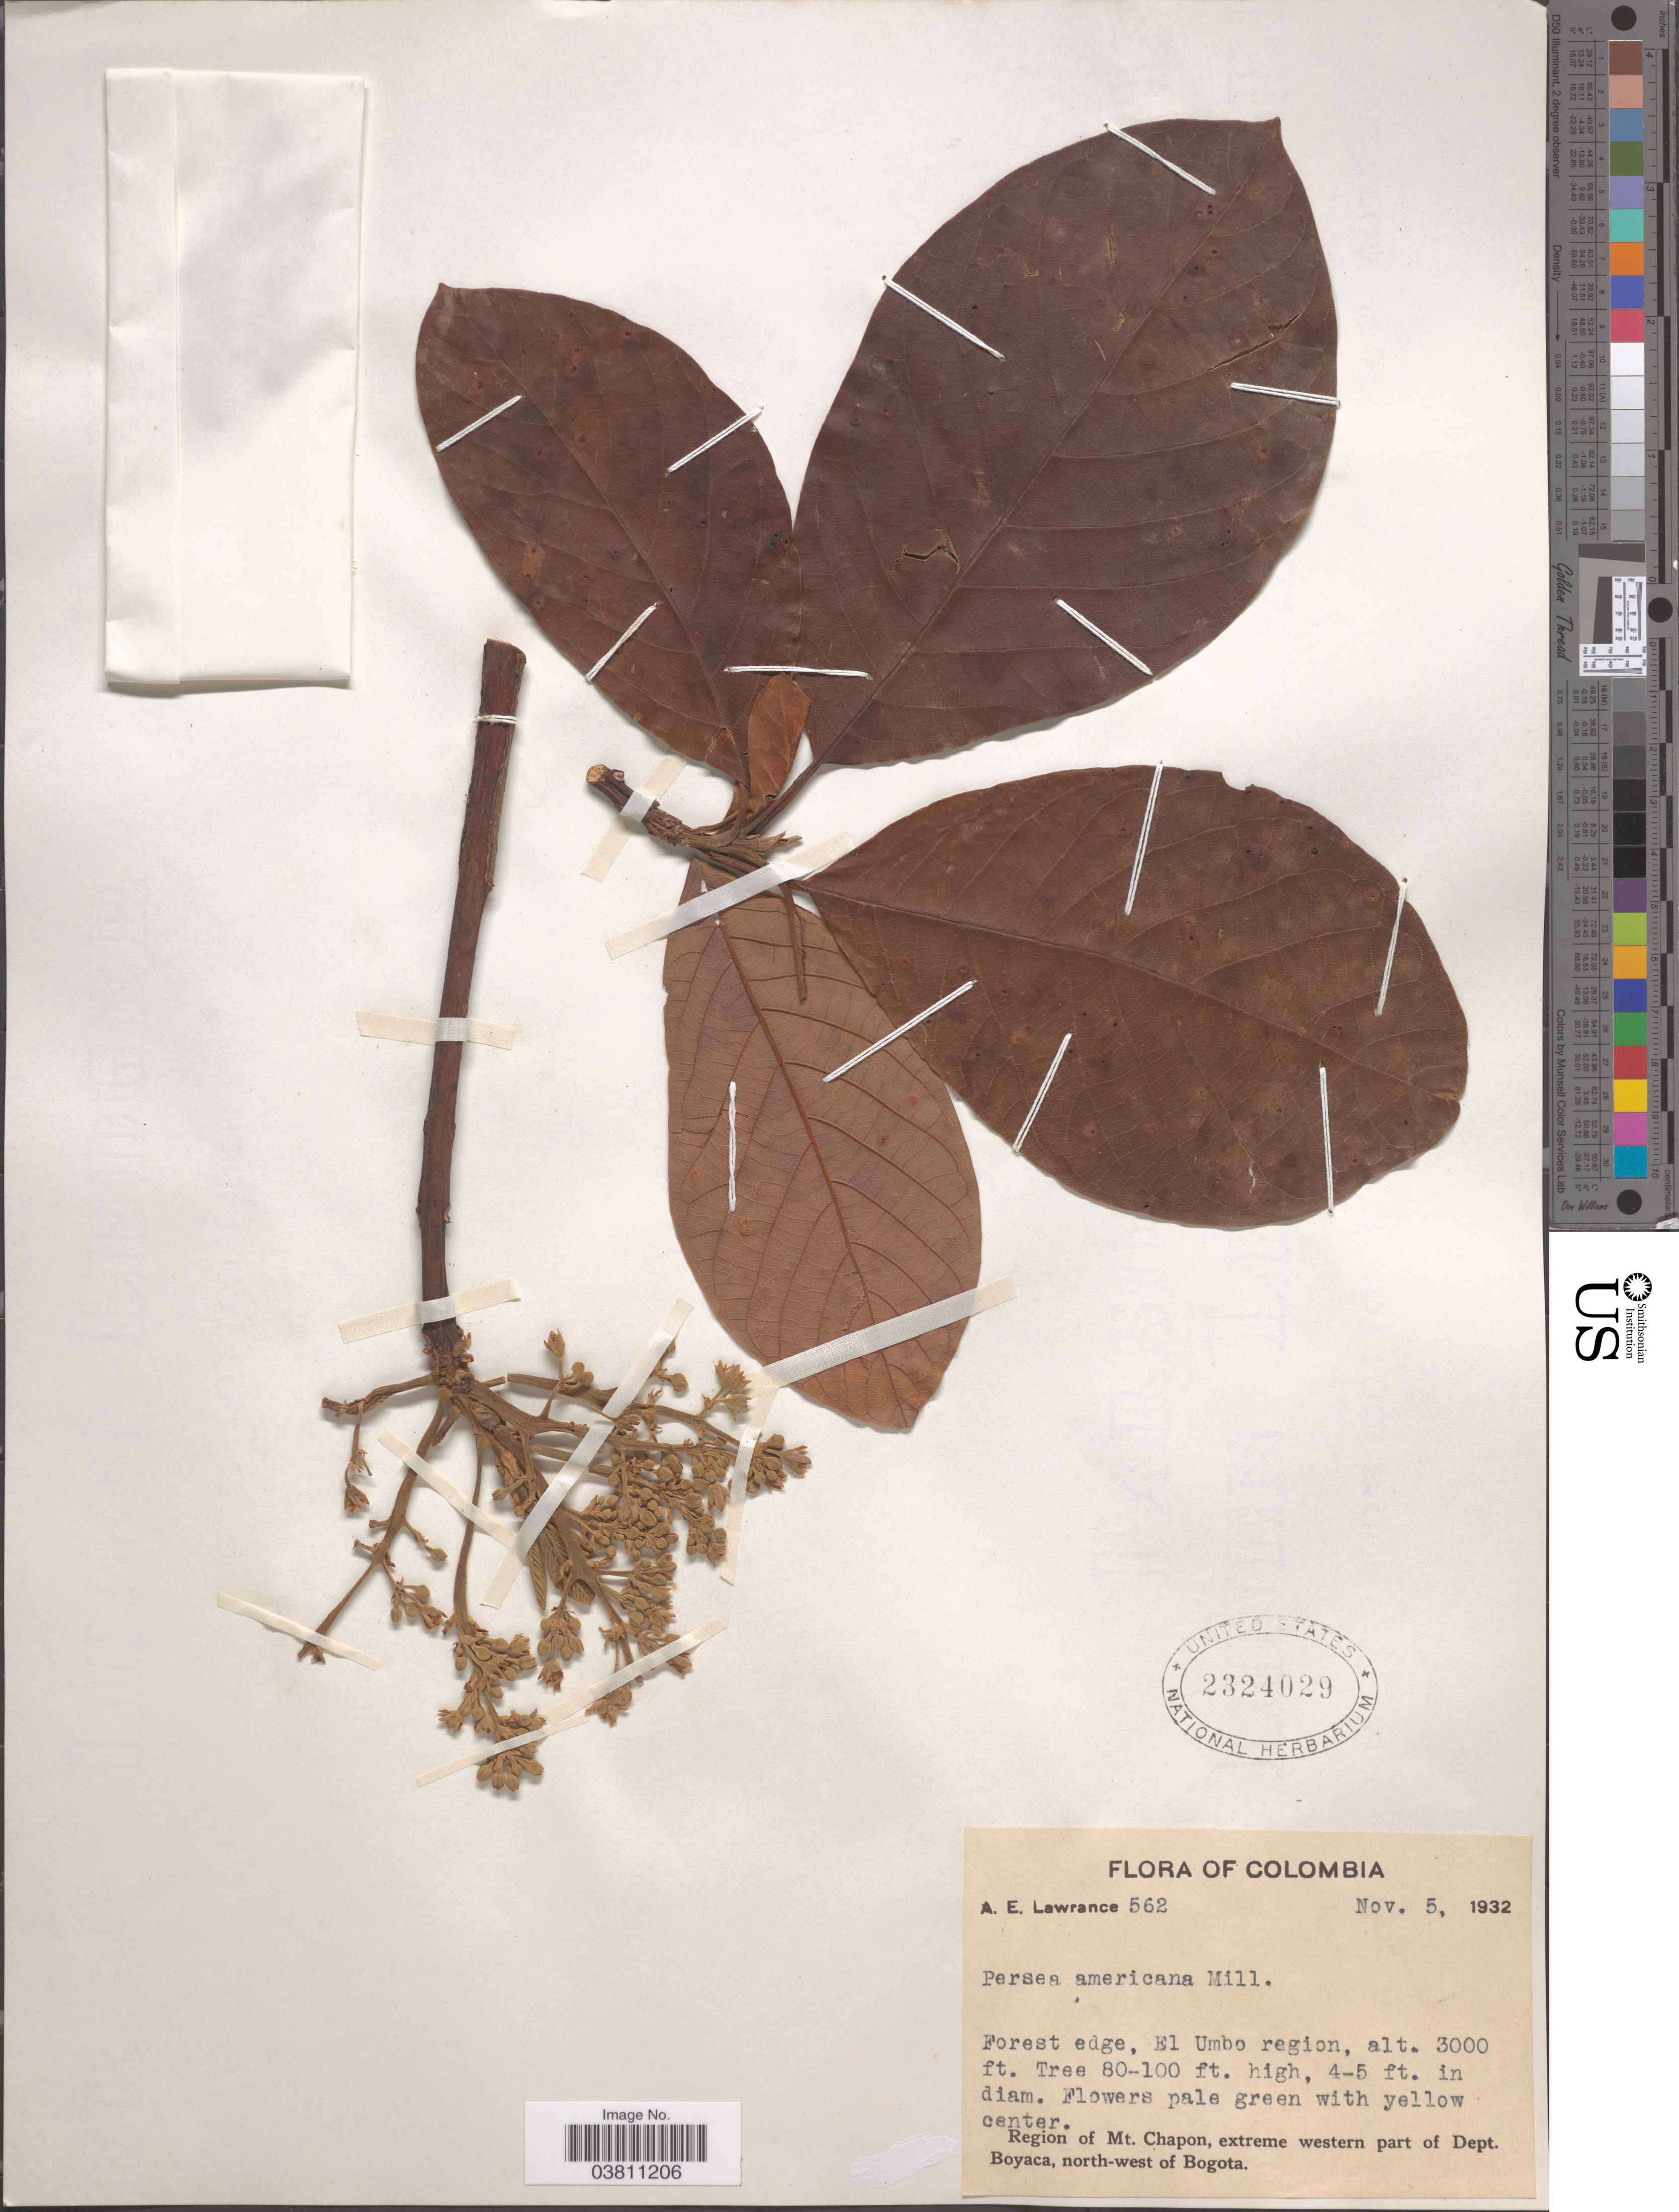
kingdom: Plantae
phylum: Tracheophyta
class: Magnoliopsida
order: Laurales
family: Lauraceae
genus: Persea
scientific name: Persea americana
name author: Mill.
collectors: A. Lawrance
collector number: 562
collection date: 1932-11-05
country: Colombia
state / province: Boyacá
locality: Region of Mt. Chapon, extreme western part of Dept. Boyaca, north-west of Bogota.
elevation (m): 914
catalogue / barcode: US 2324029